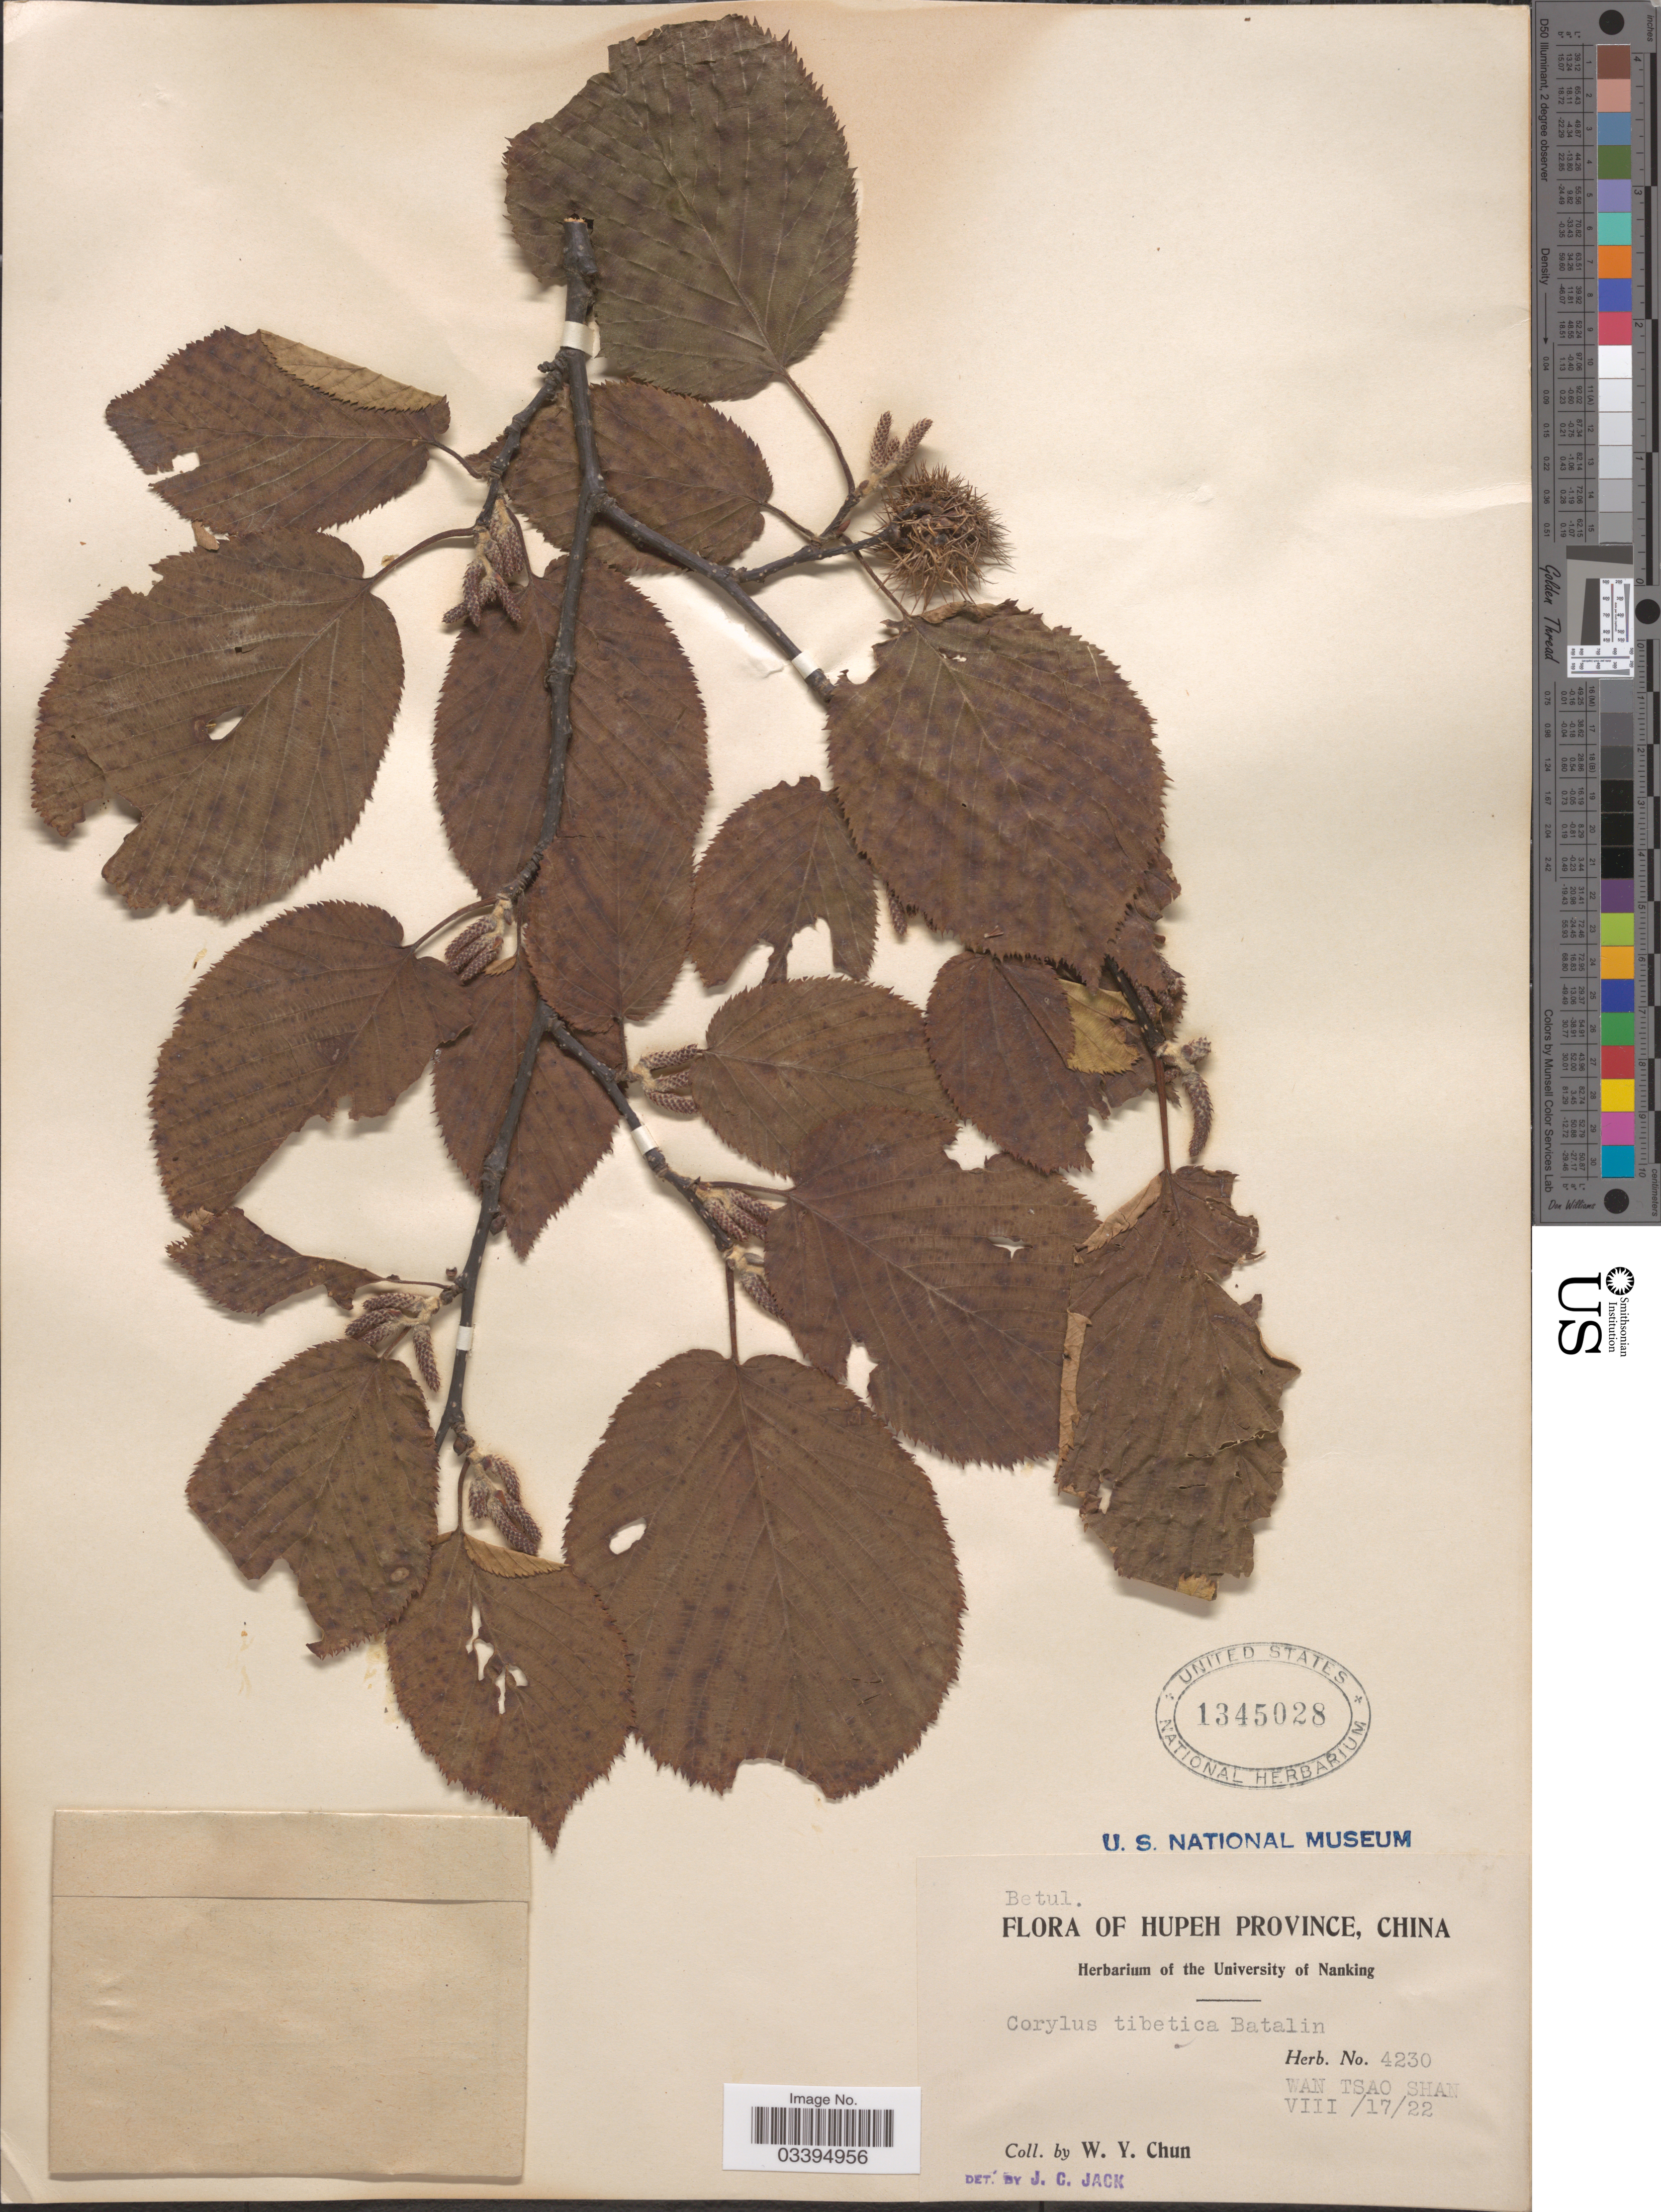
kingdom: Plantae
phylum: Tracheophyta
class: Magnoliopsida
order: Fagales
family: Betulaceae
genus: Corylus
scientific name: Corylus tibetica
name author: Batalin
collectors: W. Y. Chun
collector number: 4230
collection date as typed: Transcribed d/m/y: 17/8/22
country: China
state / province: Hubei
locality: Hupeh Province. Wan Tsao Shan.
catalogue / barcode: US 1345028